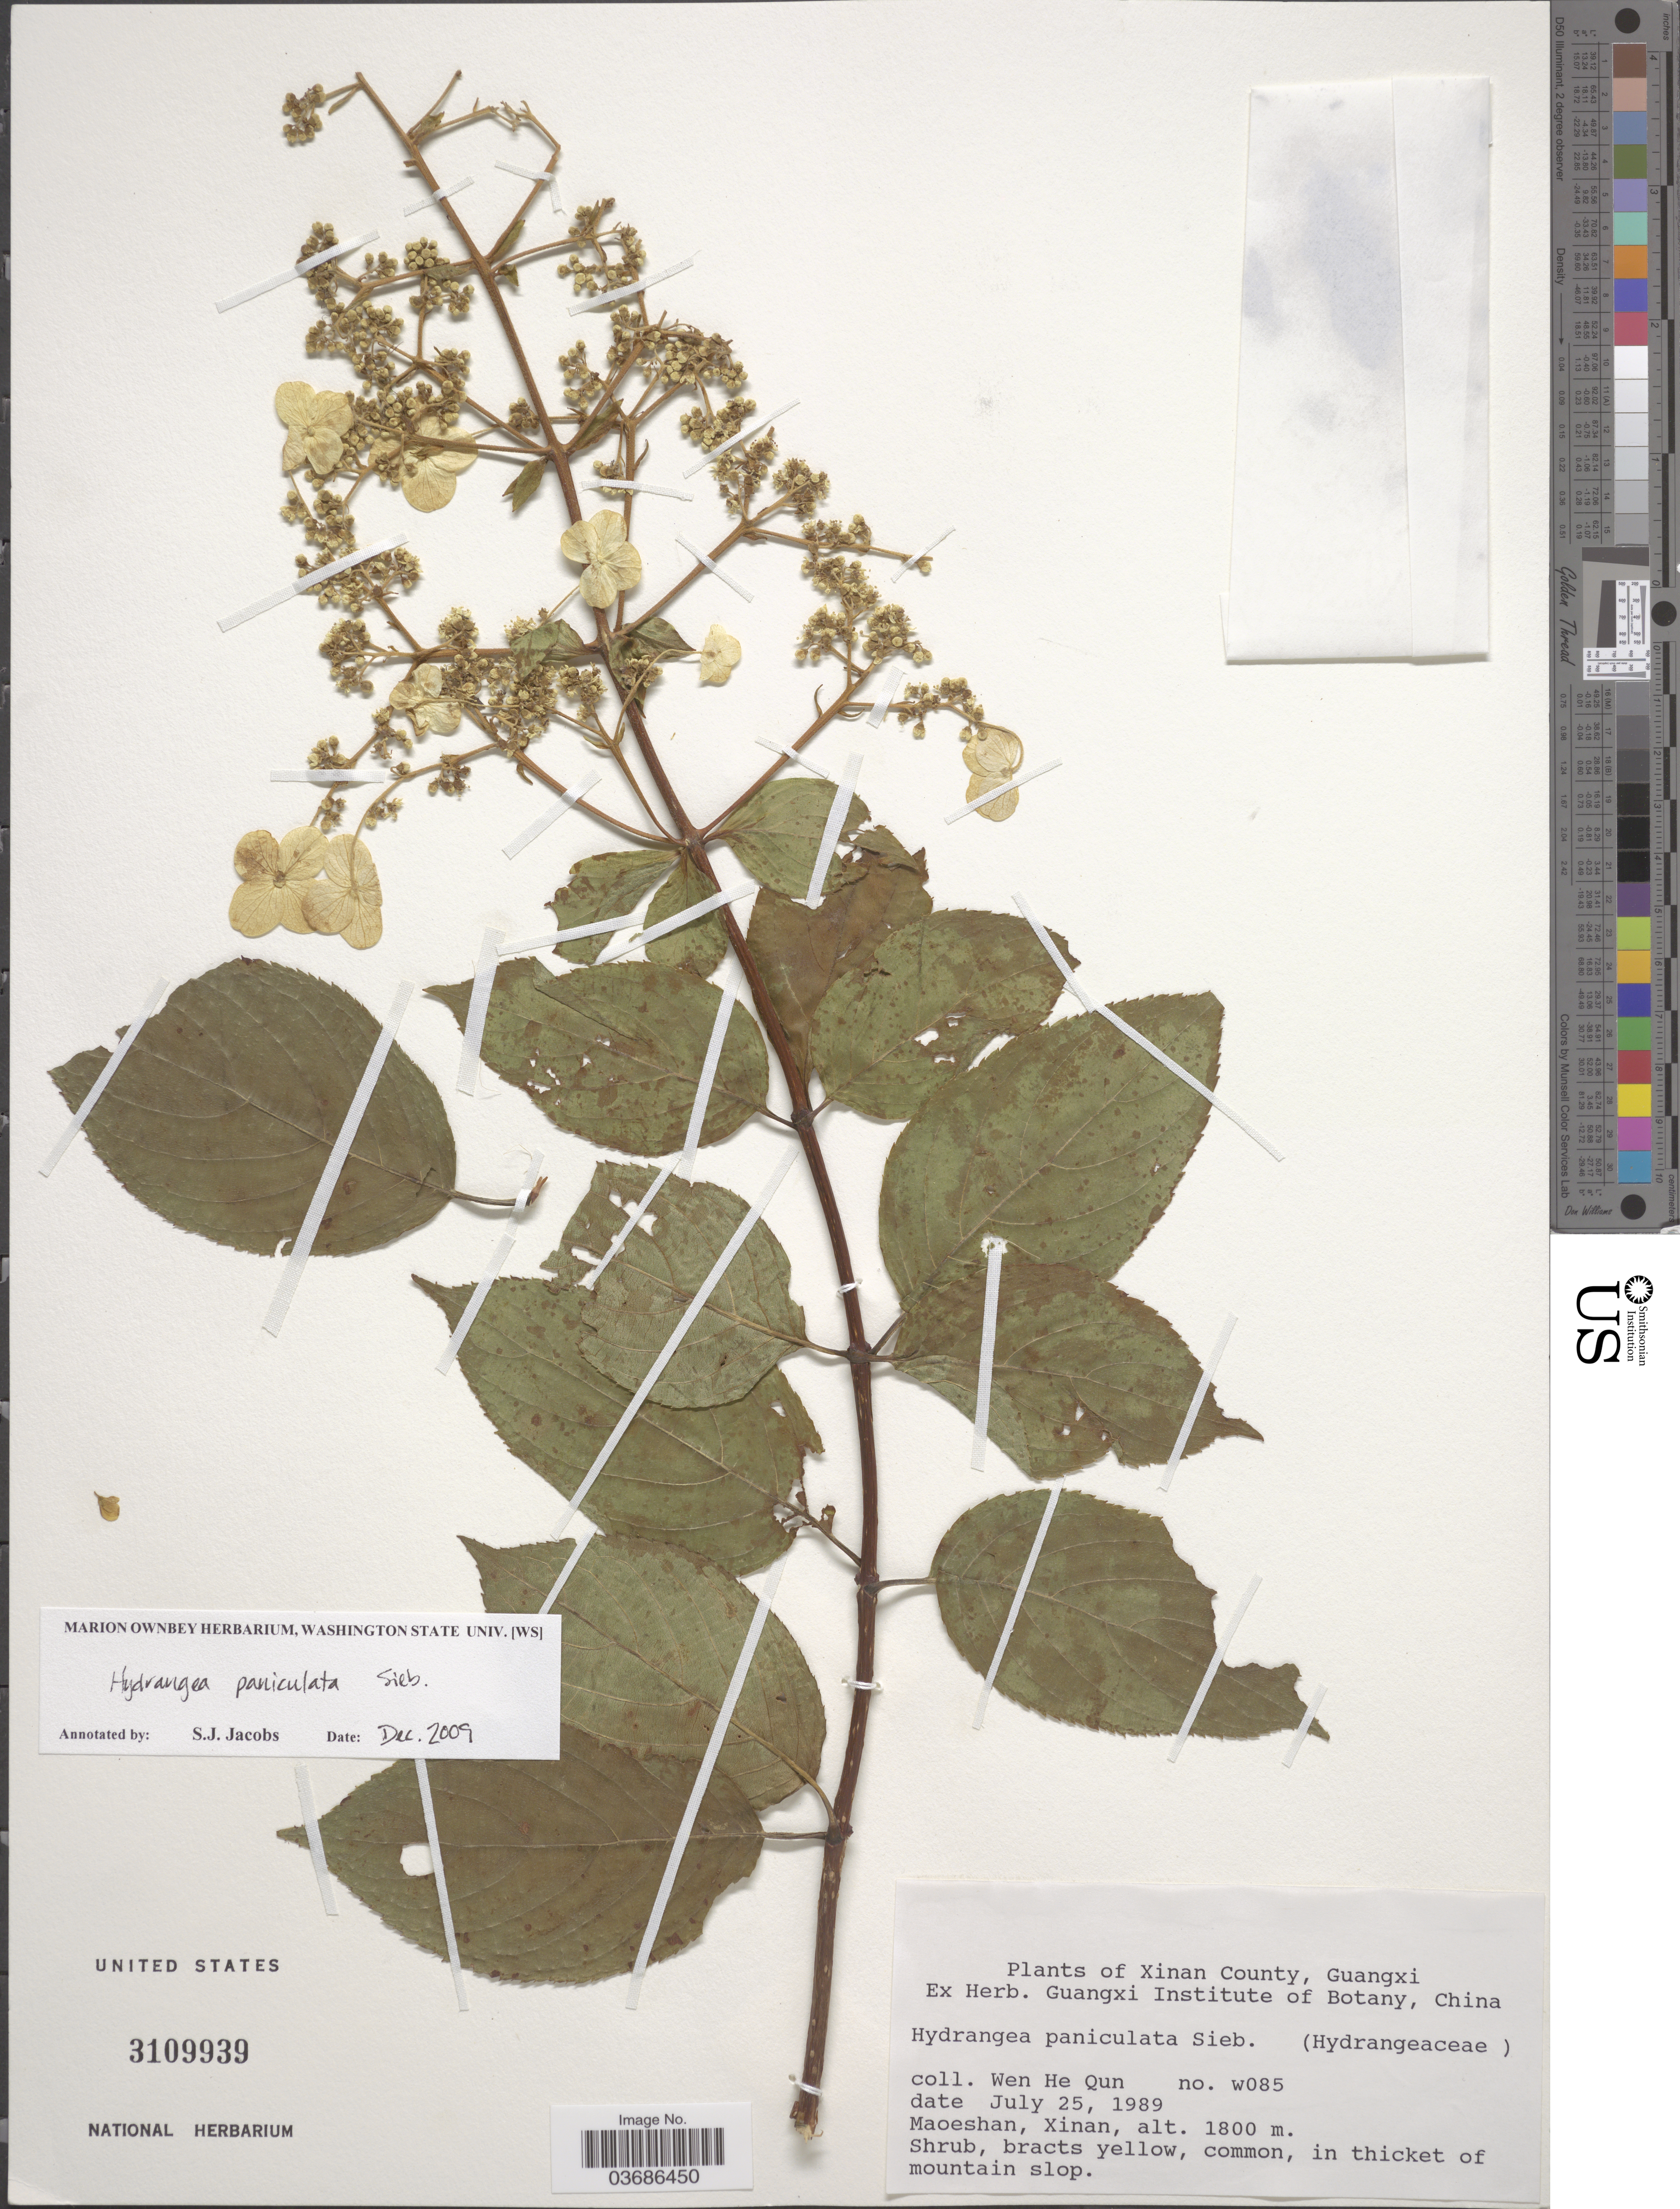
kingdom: Plantae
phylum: Tracheophyta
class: Magnoliopsida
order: Cornales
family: Hydrangeaceae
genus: Hydrangea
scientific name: Hydrangea paniculata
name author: Siebold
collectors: W. Qun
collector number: w085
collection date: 1989-07-25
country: China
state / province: Guangxi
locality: Xinan County. Maoeshan, Xinan.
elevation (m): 1800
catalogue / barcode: US 3109939